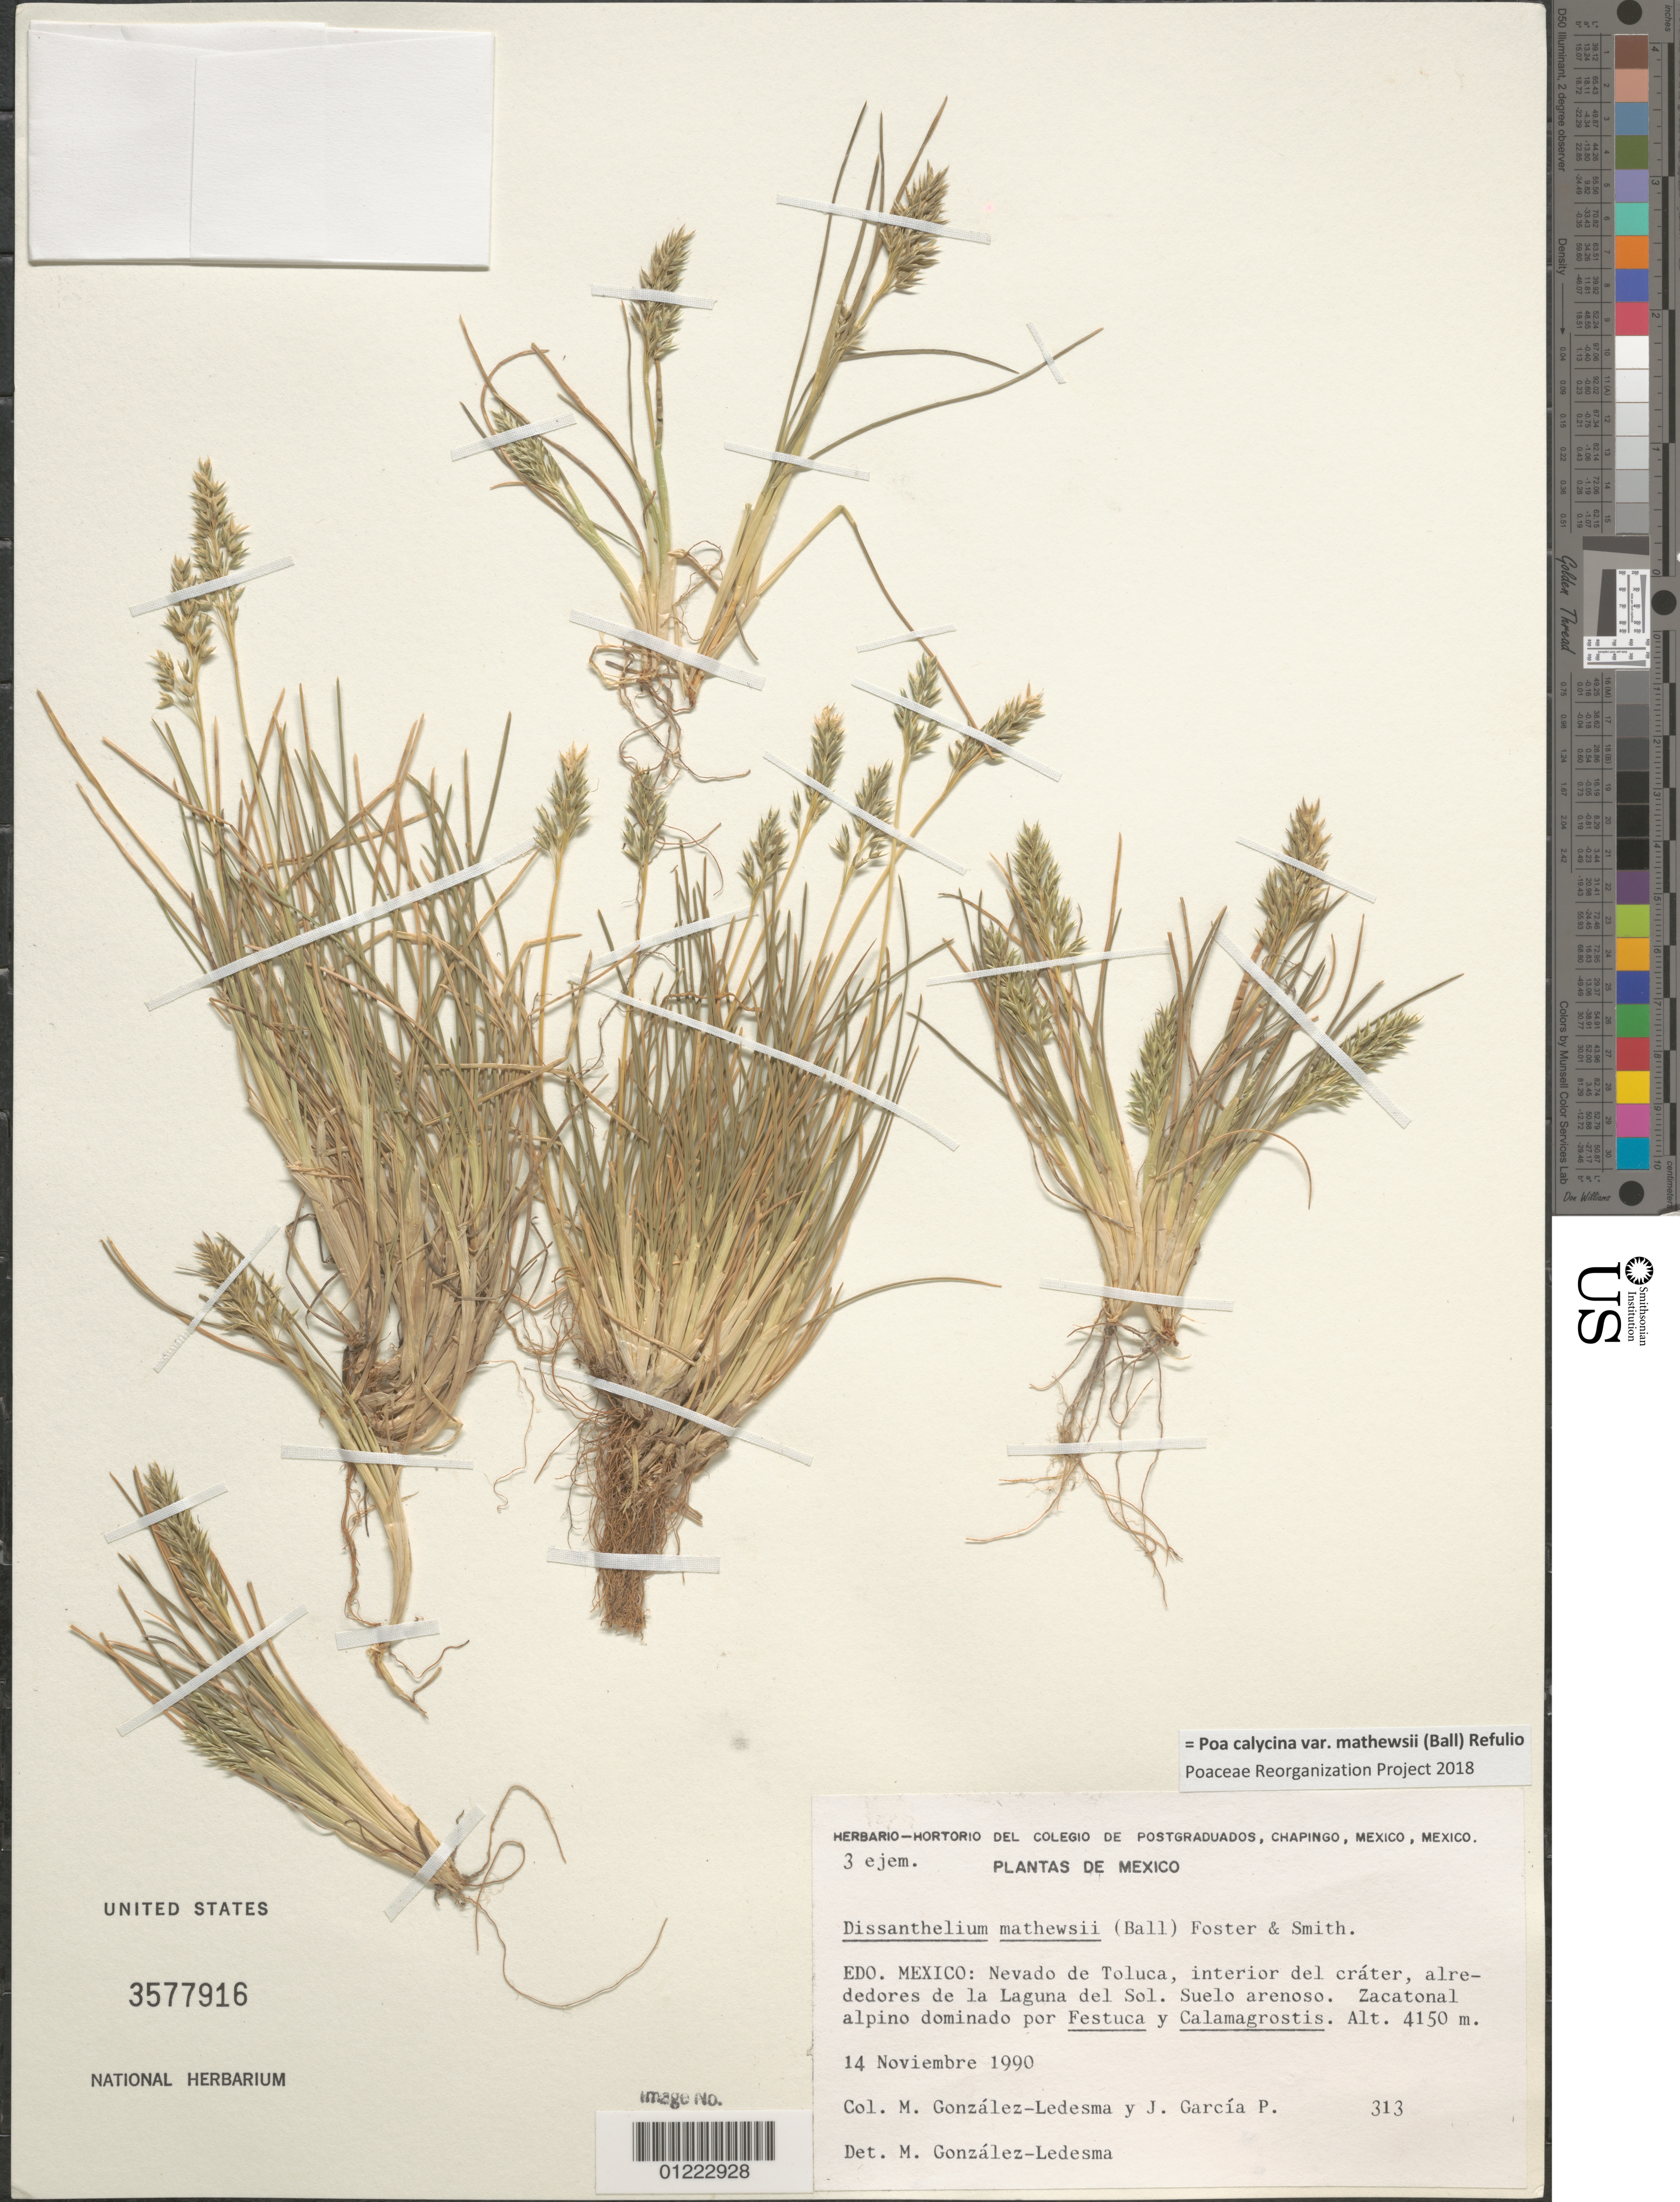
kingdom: Plantae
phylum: Tracheophyta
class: Liliopsida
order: Poales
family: Poaceae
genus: Poa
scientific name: Poa calycina subsp. mathewsii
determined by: Poaceae Reorganization Project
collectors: M. González-Ledesma & J. D. García-Pérez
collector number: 313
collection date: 1990-11-14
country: Mexico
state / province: México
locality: Nevado de Toluca, interior del cráter, alrededores de la Laguna del Sol.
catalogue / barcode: US 3577916